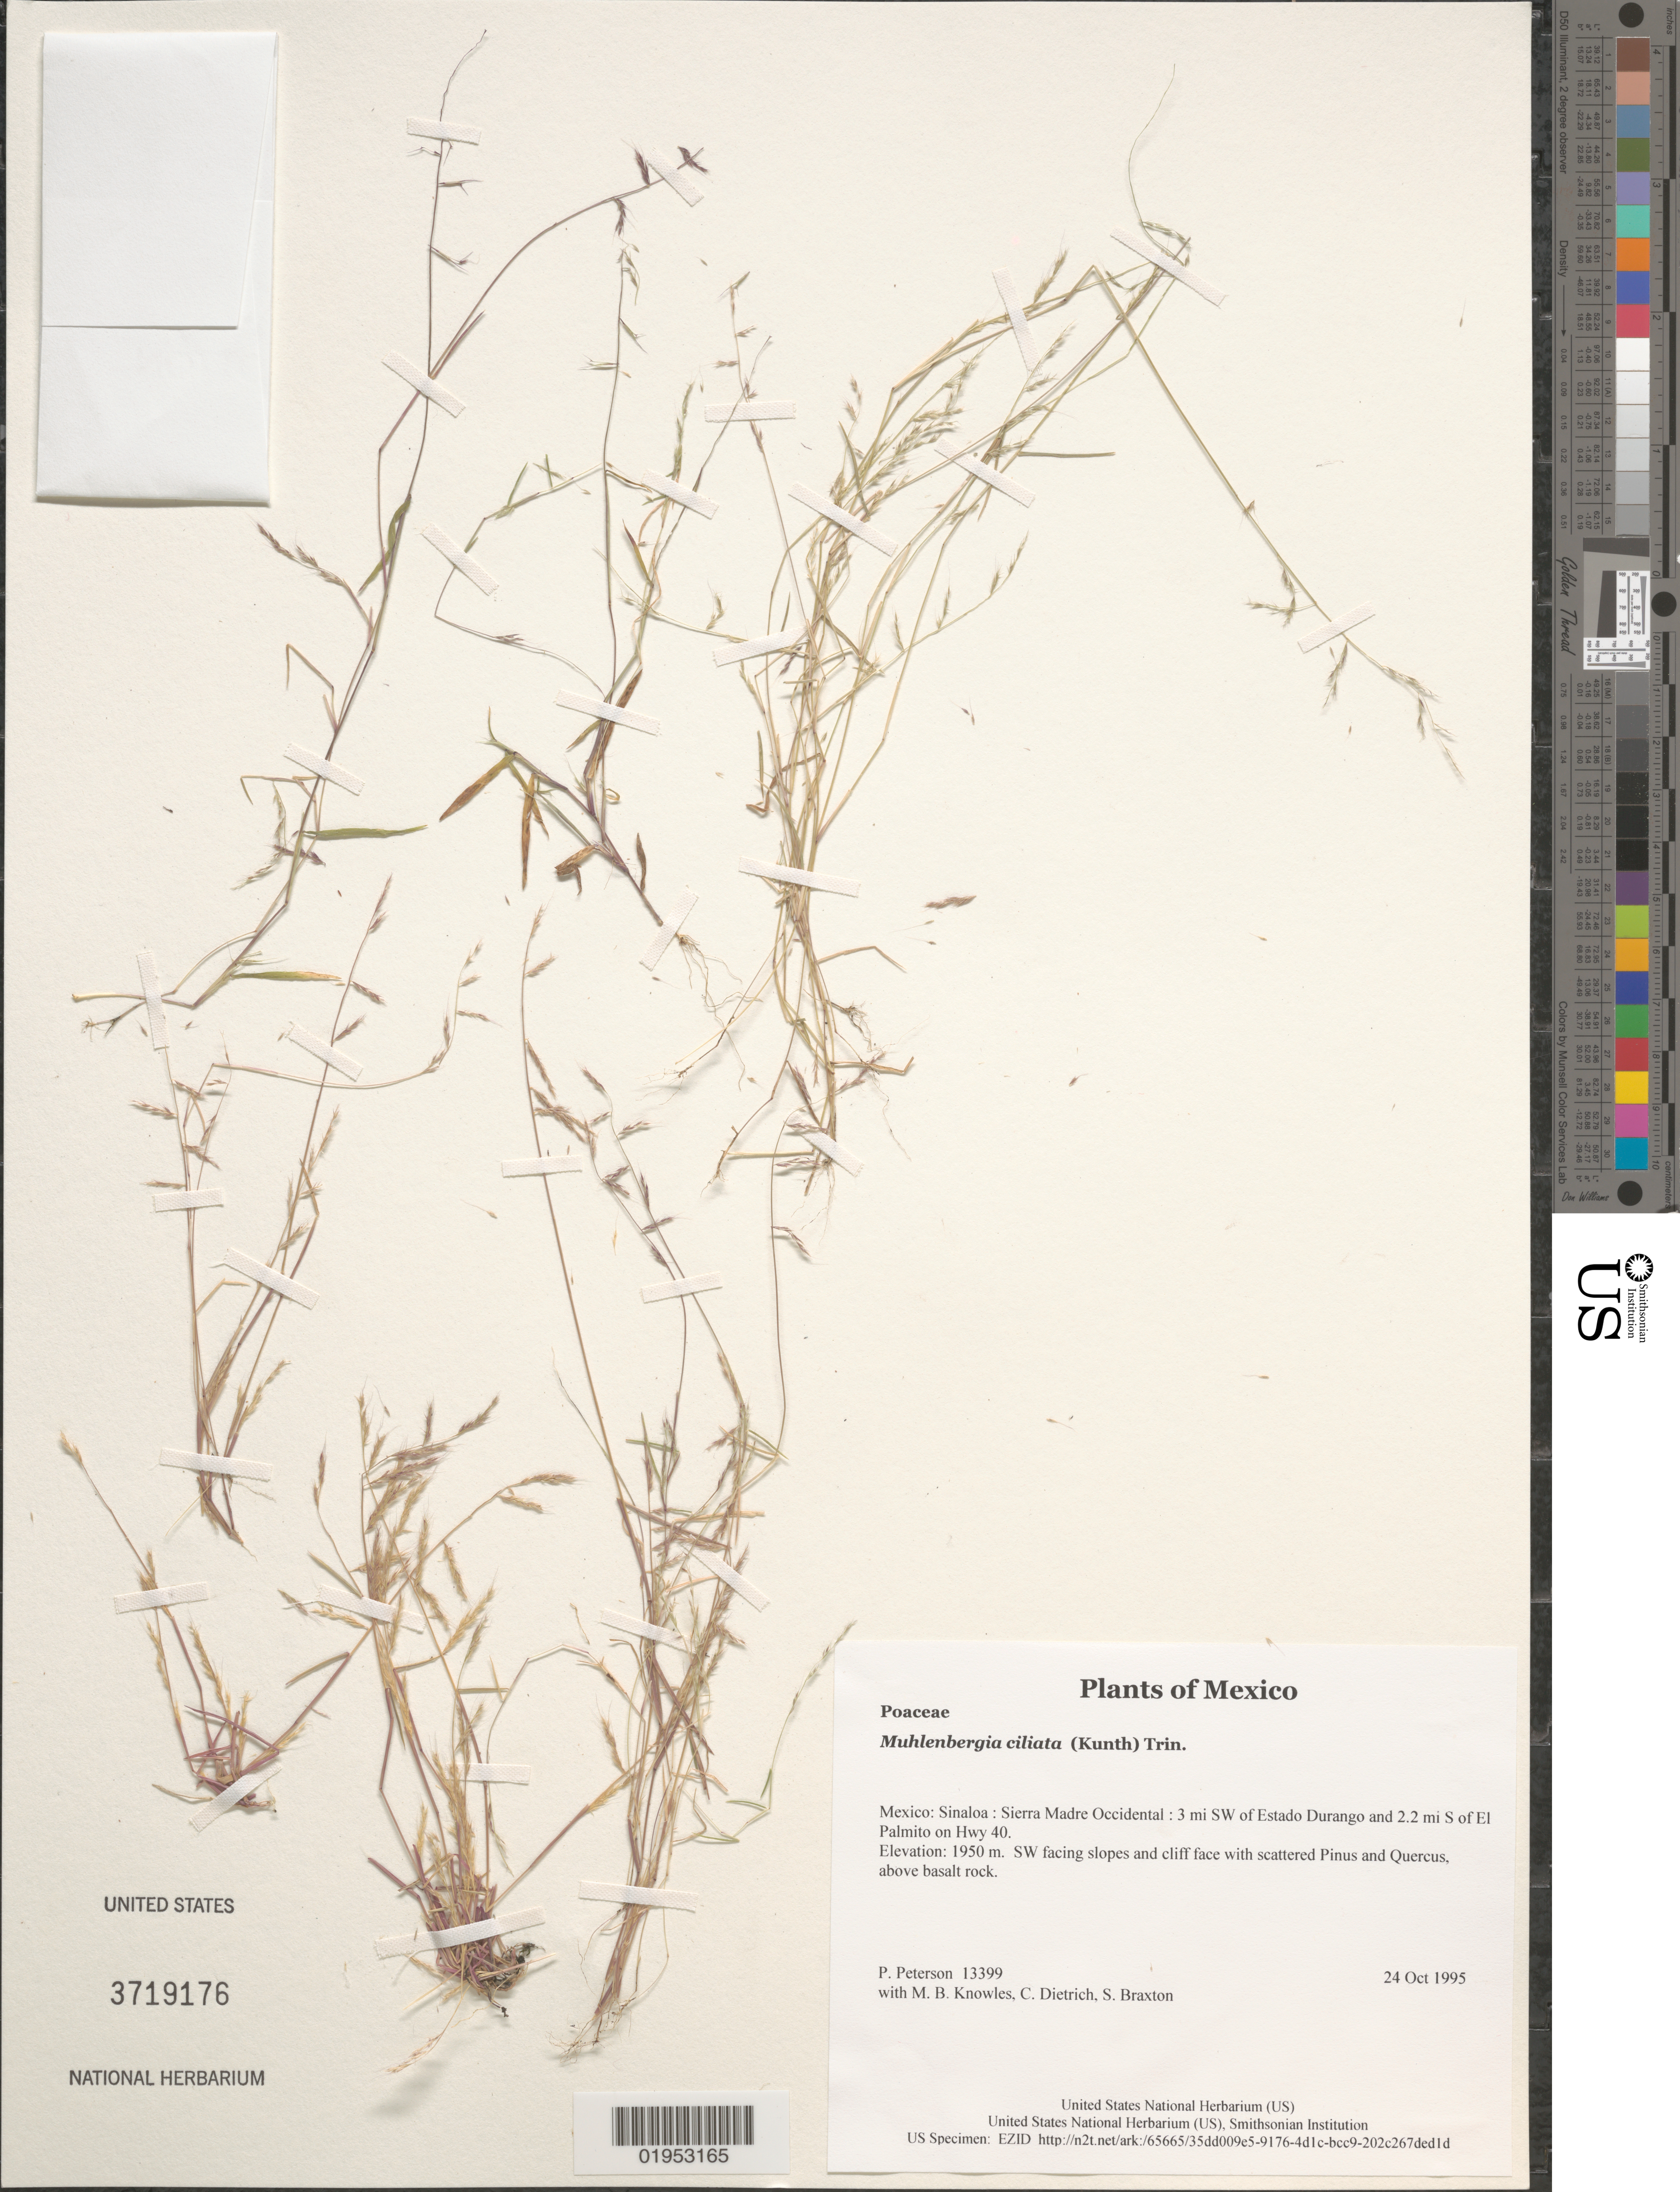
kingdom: Plantae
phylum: Tracheophyta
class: Liliopsida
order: Poales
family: Poaceae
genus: Muhlenbergia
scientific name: Muhlenbergia ciliata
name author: (Kunth) Trin.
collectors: P. M. Peterson, M. B. Knowles, C. Dietrich & S. Braxton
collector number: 13399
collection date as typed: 24 Oct 1995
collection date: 1995-10-24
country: Mexico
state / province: Sinaloa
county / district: Sierra Madre Occidental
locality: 3 mi SW of Estado Durango and 2.2 mi S of El Palmito on Hwy 40.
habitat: SW facing slopes and cliff face with scattered Pinus and Quercus, above basalt rock.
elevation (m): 1950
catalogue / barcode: US 3719176